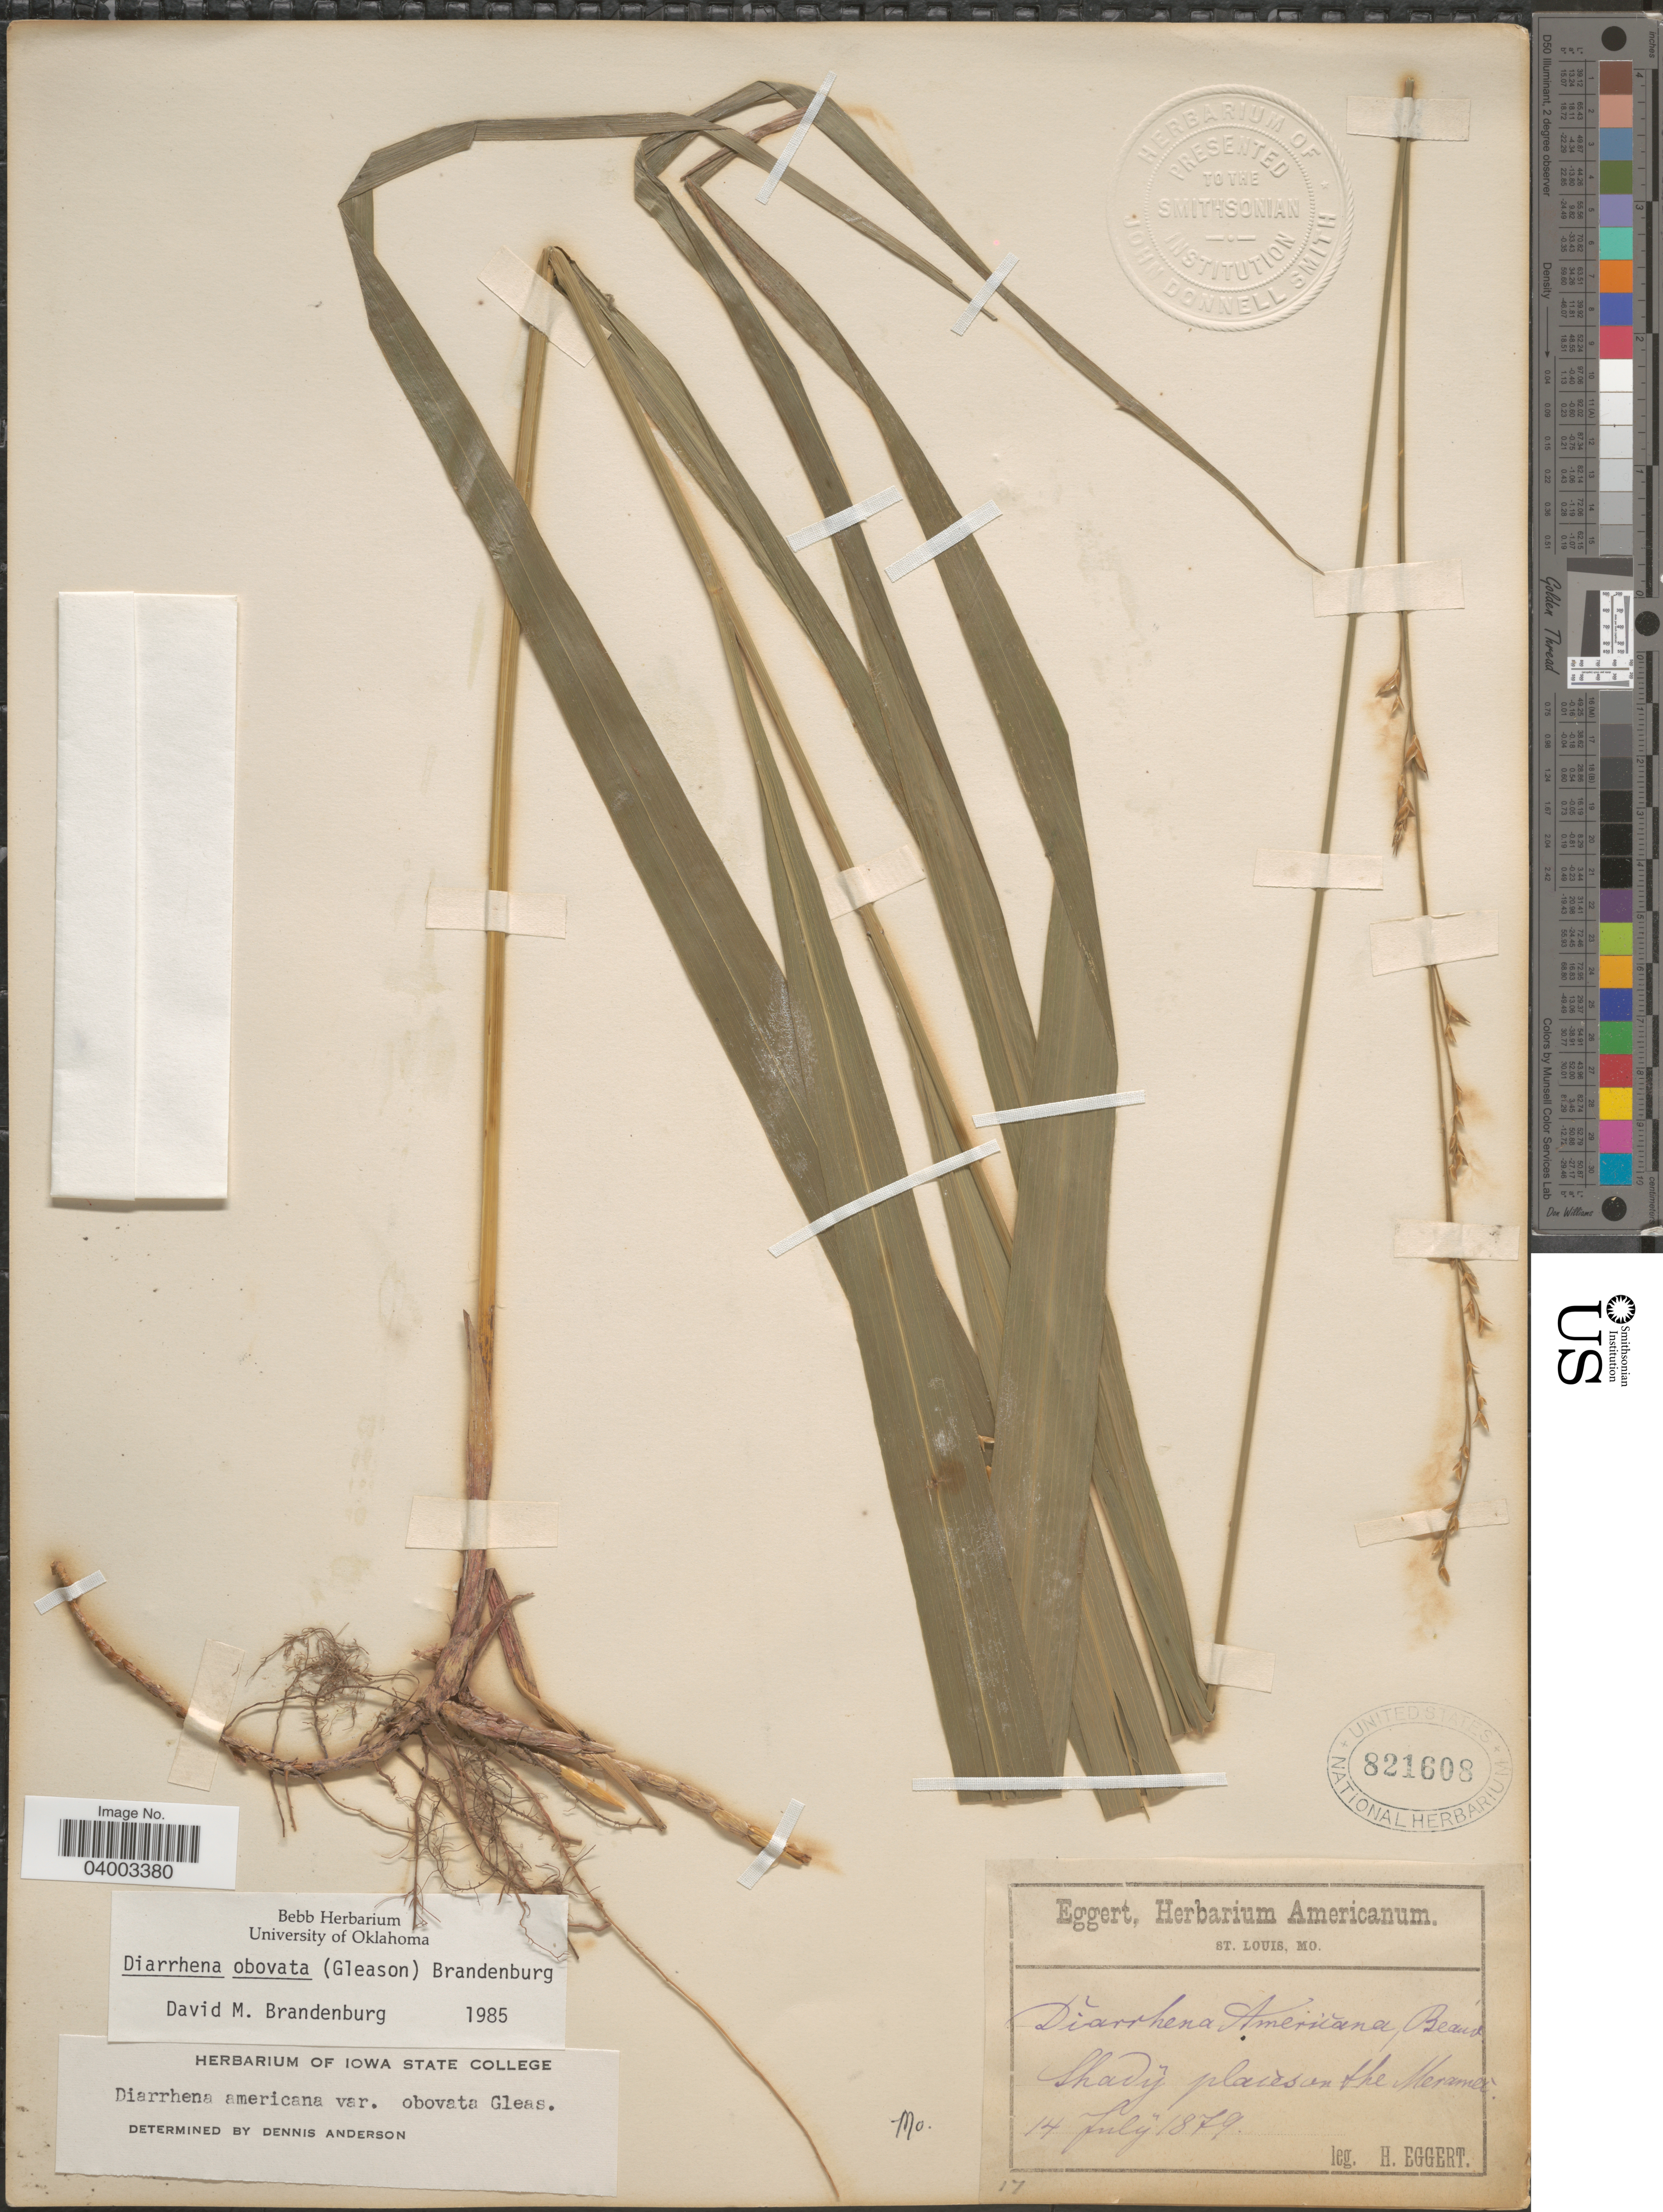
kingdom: Plantae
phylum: Tracheophyta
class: Liliopsida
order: Poales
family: Poaceae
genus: Diarrhena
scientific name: Diarrhena obovata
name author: (Gleason) Brandenburg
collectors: H. Eggert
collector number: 17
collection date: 1879-07-14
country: United States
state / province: Missouri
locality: Shady places on the Meramec.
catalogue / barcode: US 821608